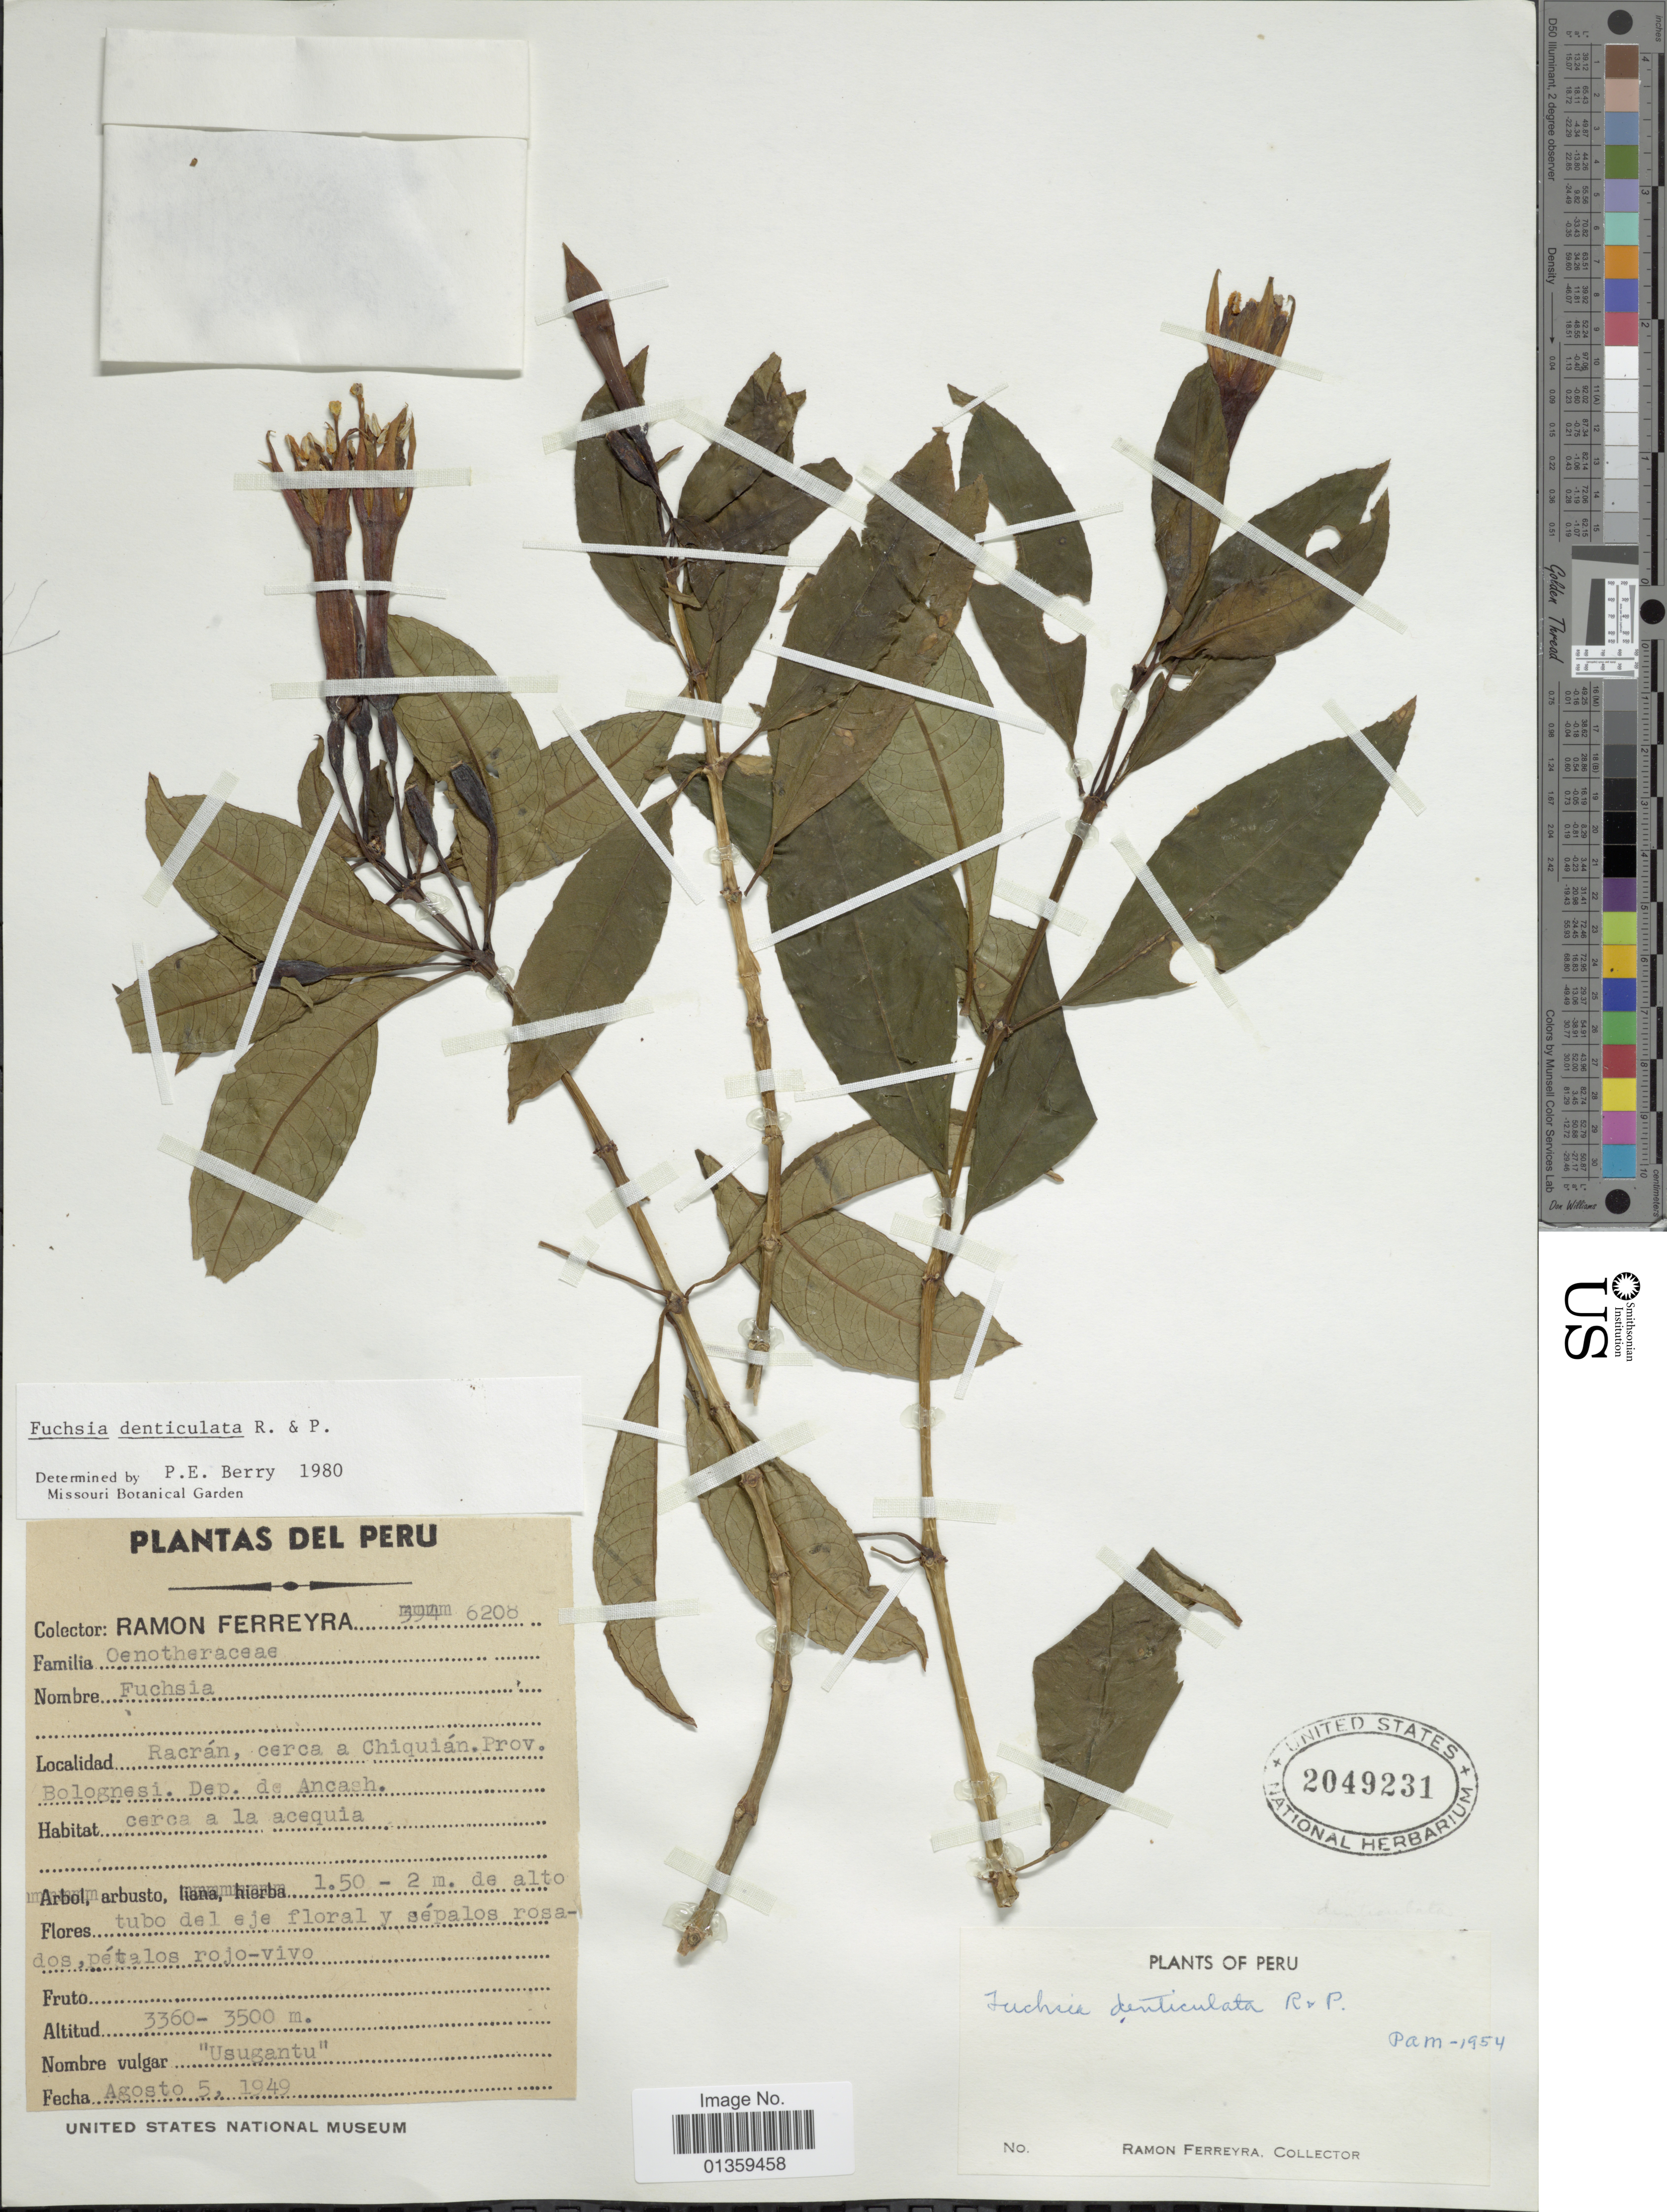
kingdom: Plantae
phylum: Tracheophyta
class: Magnoliopsida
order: Myrtales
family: Onagraceae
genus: Fuchsia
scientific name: Fuchsia denticulata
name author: Ruiz & Pav.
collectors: R. A. Ferreyra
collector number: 6208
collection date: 1948-08-05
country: Peru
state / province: Ancash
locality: Racrán, cerca a Chiquián, Prov. Bolognesi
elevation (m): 3360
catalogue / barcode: US 2049231